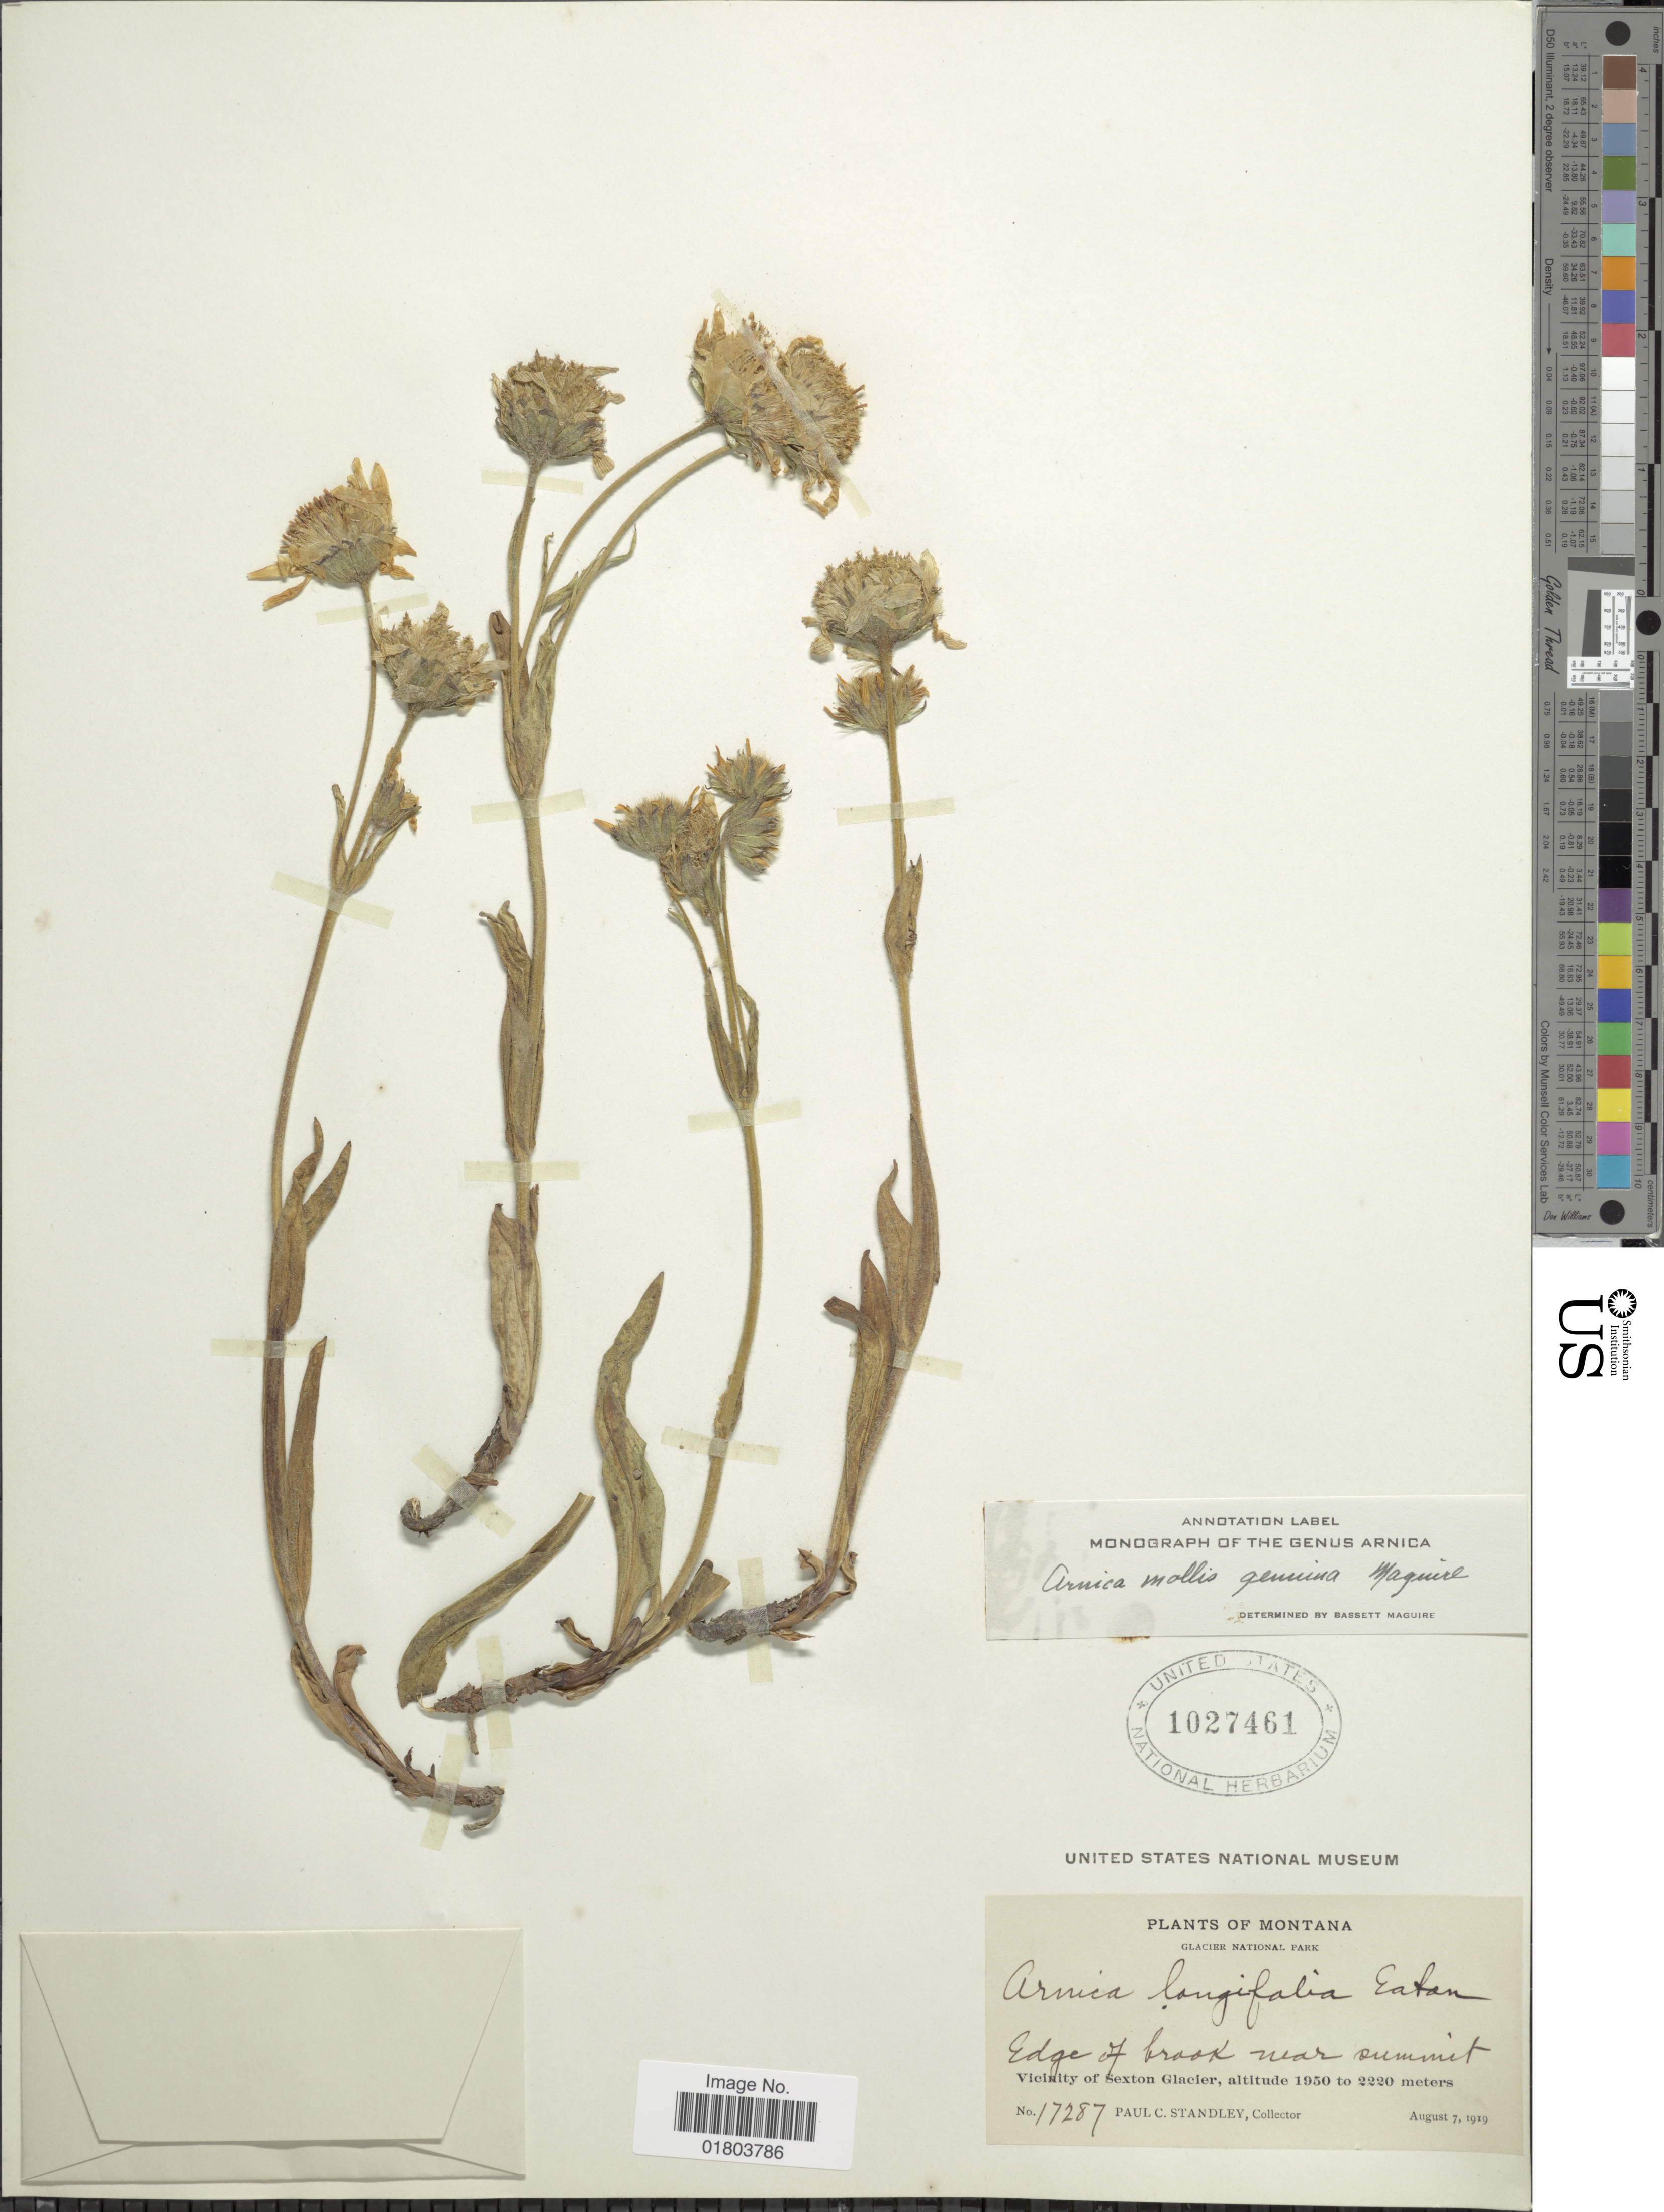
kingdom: Plantae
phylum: Tracheophyta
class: Magnoliopsida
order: Asterales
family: Asteraceae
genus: Arnica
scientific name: Arnica mollis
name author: Hook.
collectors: P. C. Standley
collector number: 17287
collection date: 1919-08-07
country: United States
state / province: Montana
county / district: Glacier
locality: Glacier National Park, Edge of brook near summit, Vicinity of Sexton Glacier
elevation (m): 1950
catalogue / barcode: US 1027461